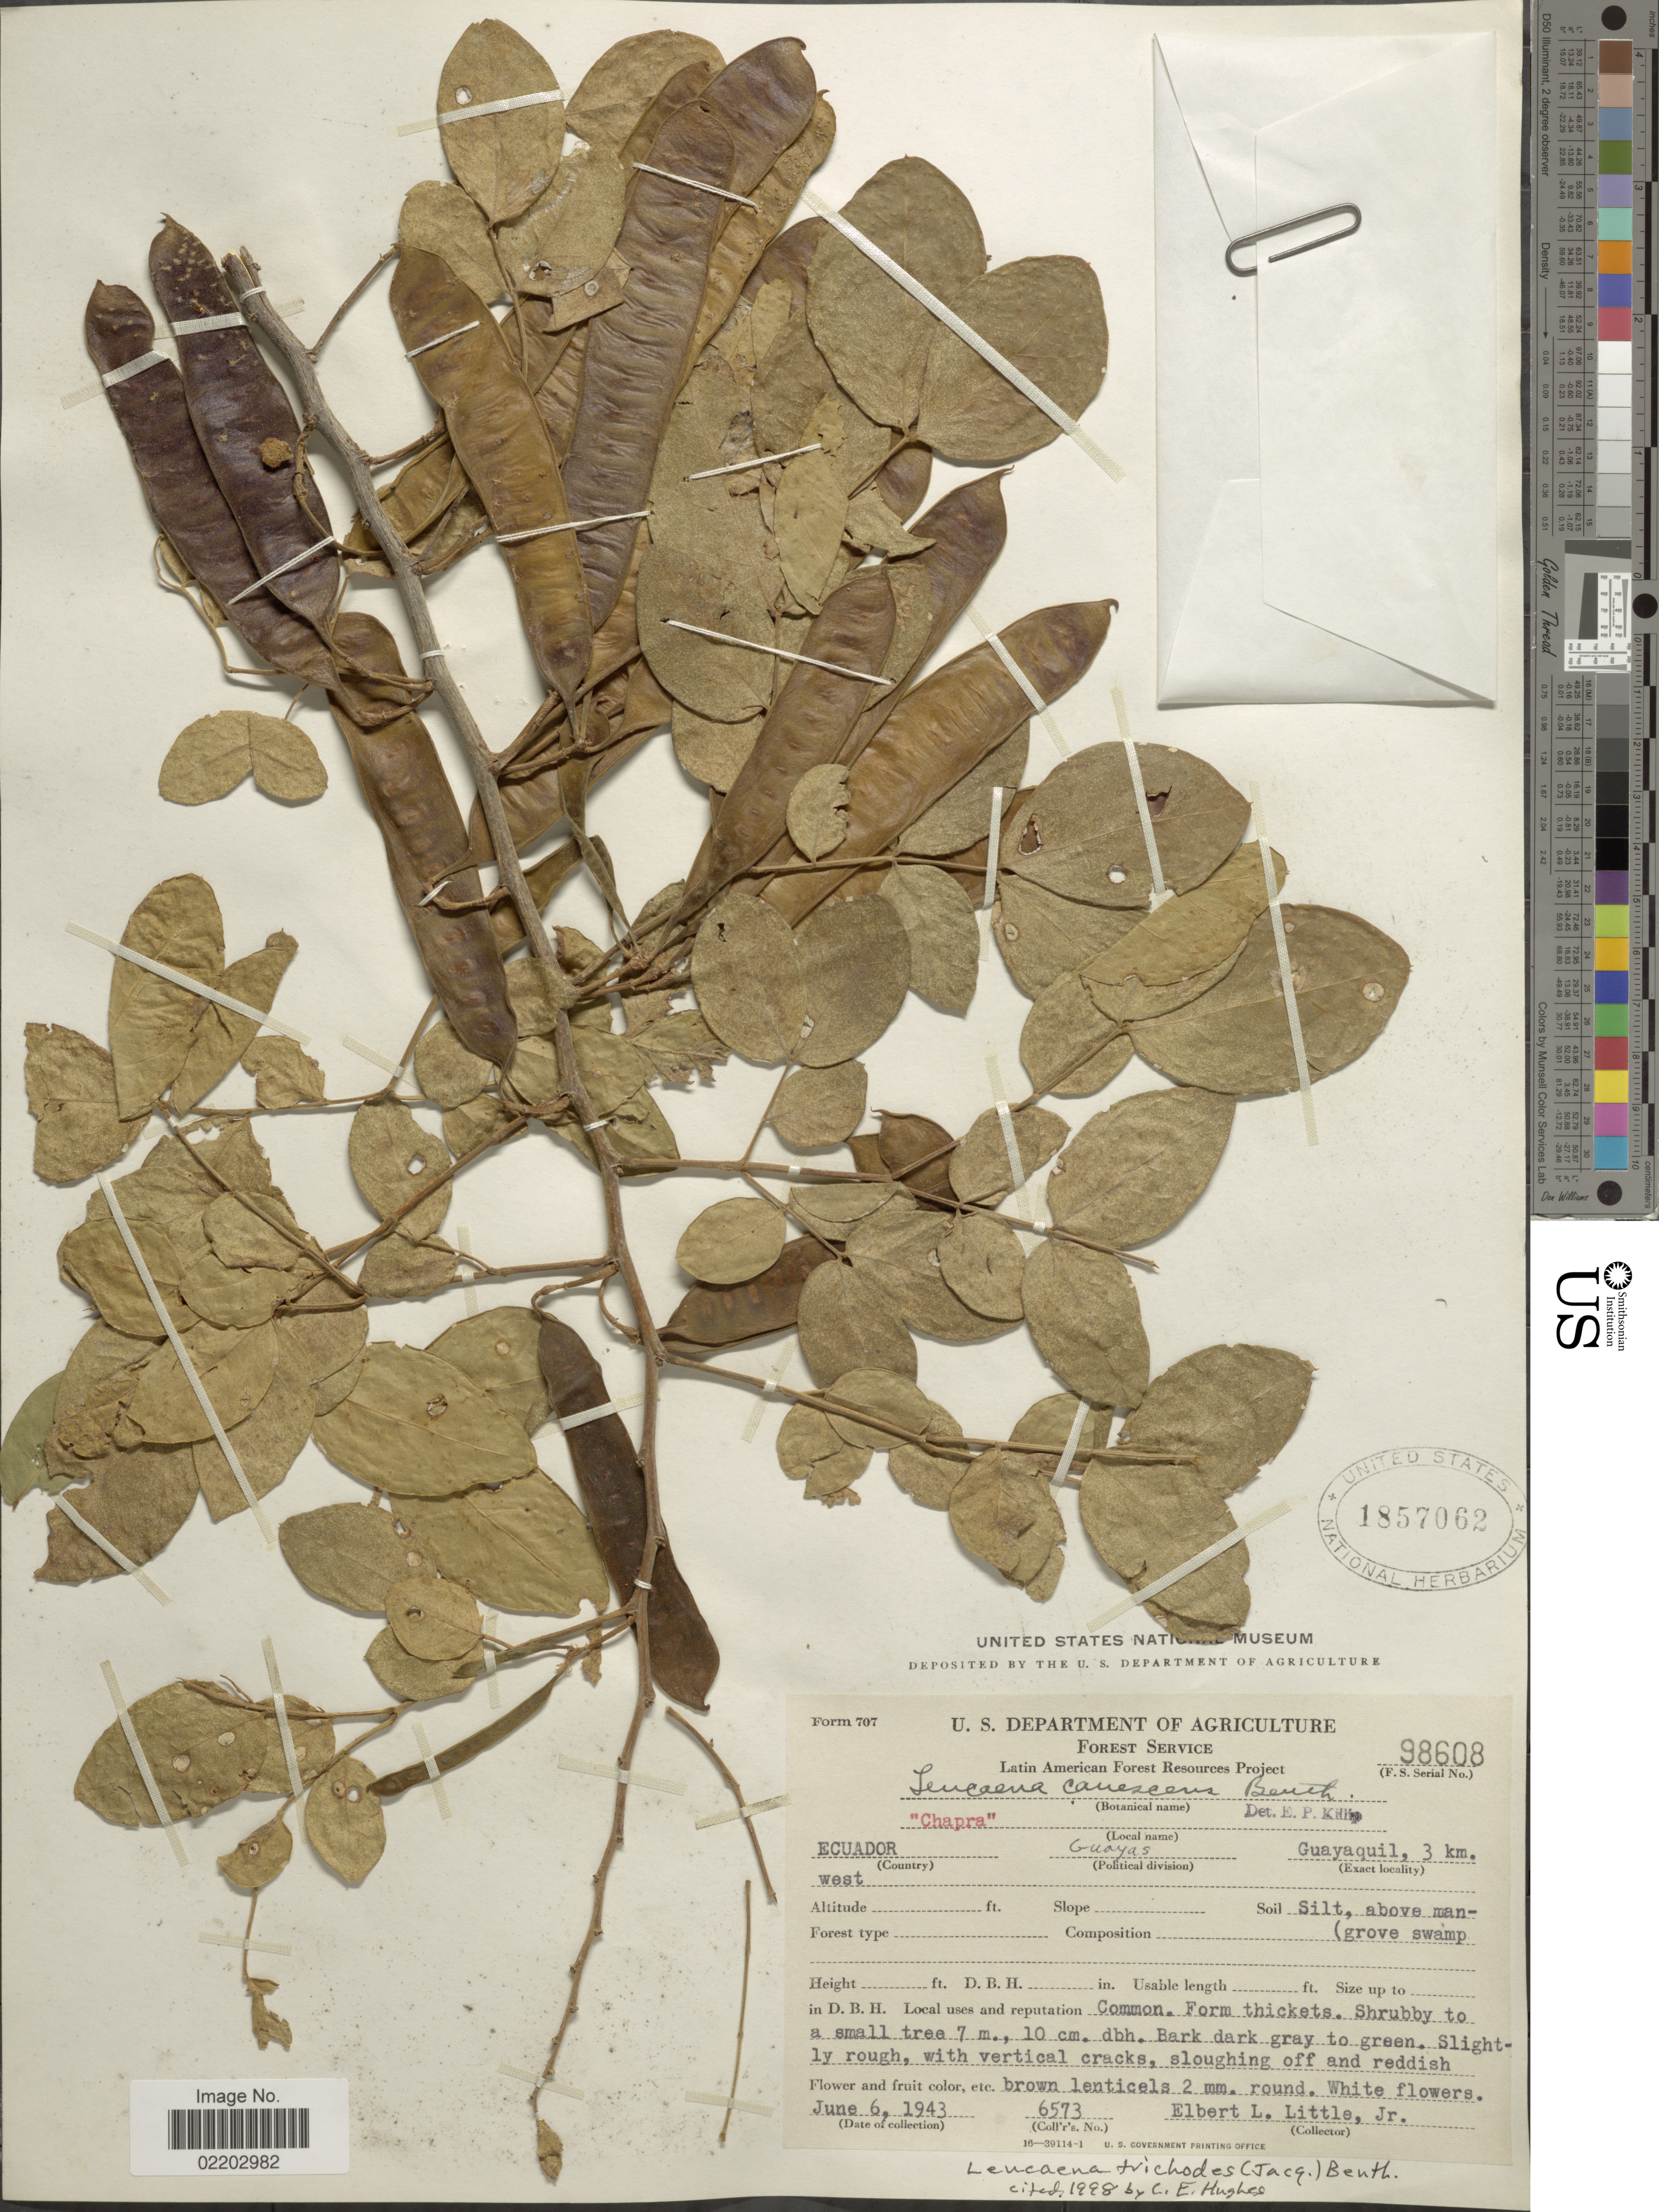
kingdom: Plantae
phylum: Tracheophyta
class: Magnoliopsida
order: Fabales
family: Fabaceae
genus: Leucaena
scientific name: Leucaena trichodes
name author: (Jacq.) Benth.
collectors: E. L. Little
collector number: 6573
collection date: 1943-06-06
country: Ecuador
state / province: Guayas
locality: Ecuador, Guayas, Guayaquil, 3 km. west.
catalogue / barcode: US 1857062